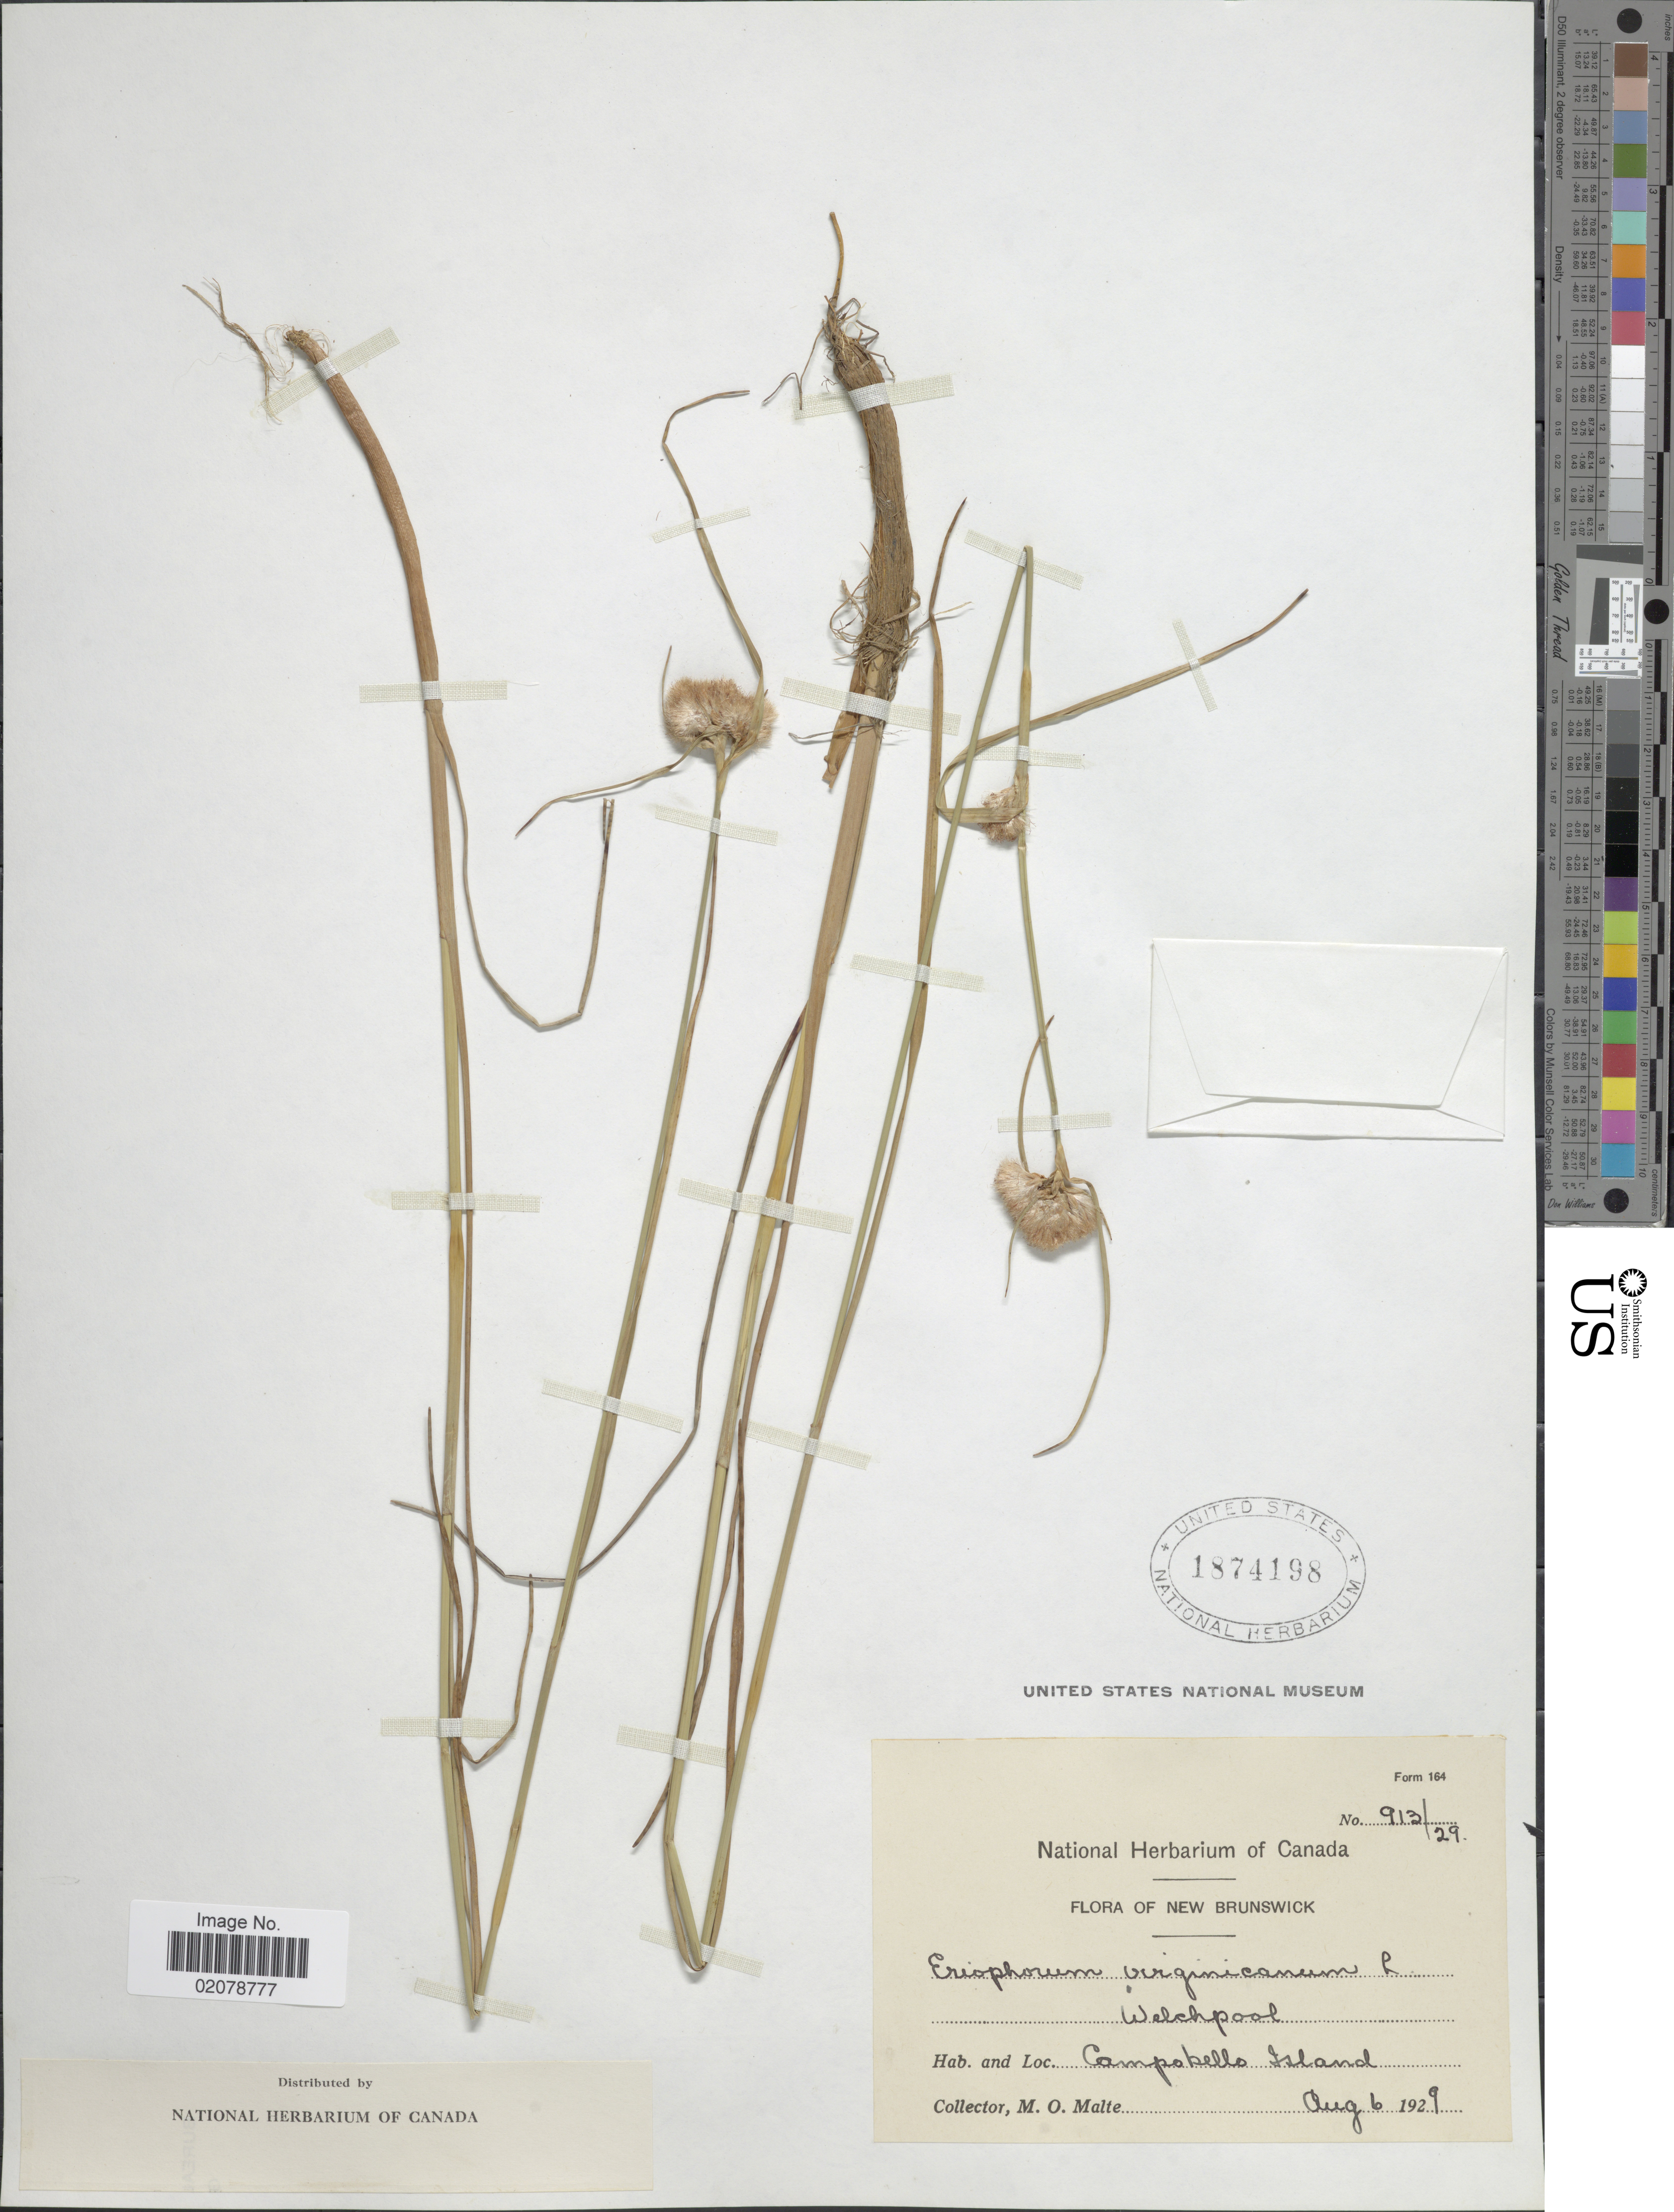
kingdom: Plantae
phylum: Tracheophyta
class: Liliopsida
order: Poales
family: Cyperaceae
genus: Eriophorum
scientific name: Eriophorum virginicum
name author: L.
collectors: M. O. Malte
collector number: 913/29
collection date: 1929-08-06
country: Canada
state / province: New Brunswick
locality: Campobello Island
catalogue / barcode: US 1874198